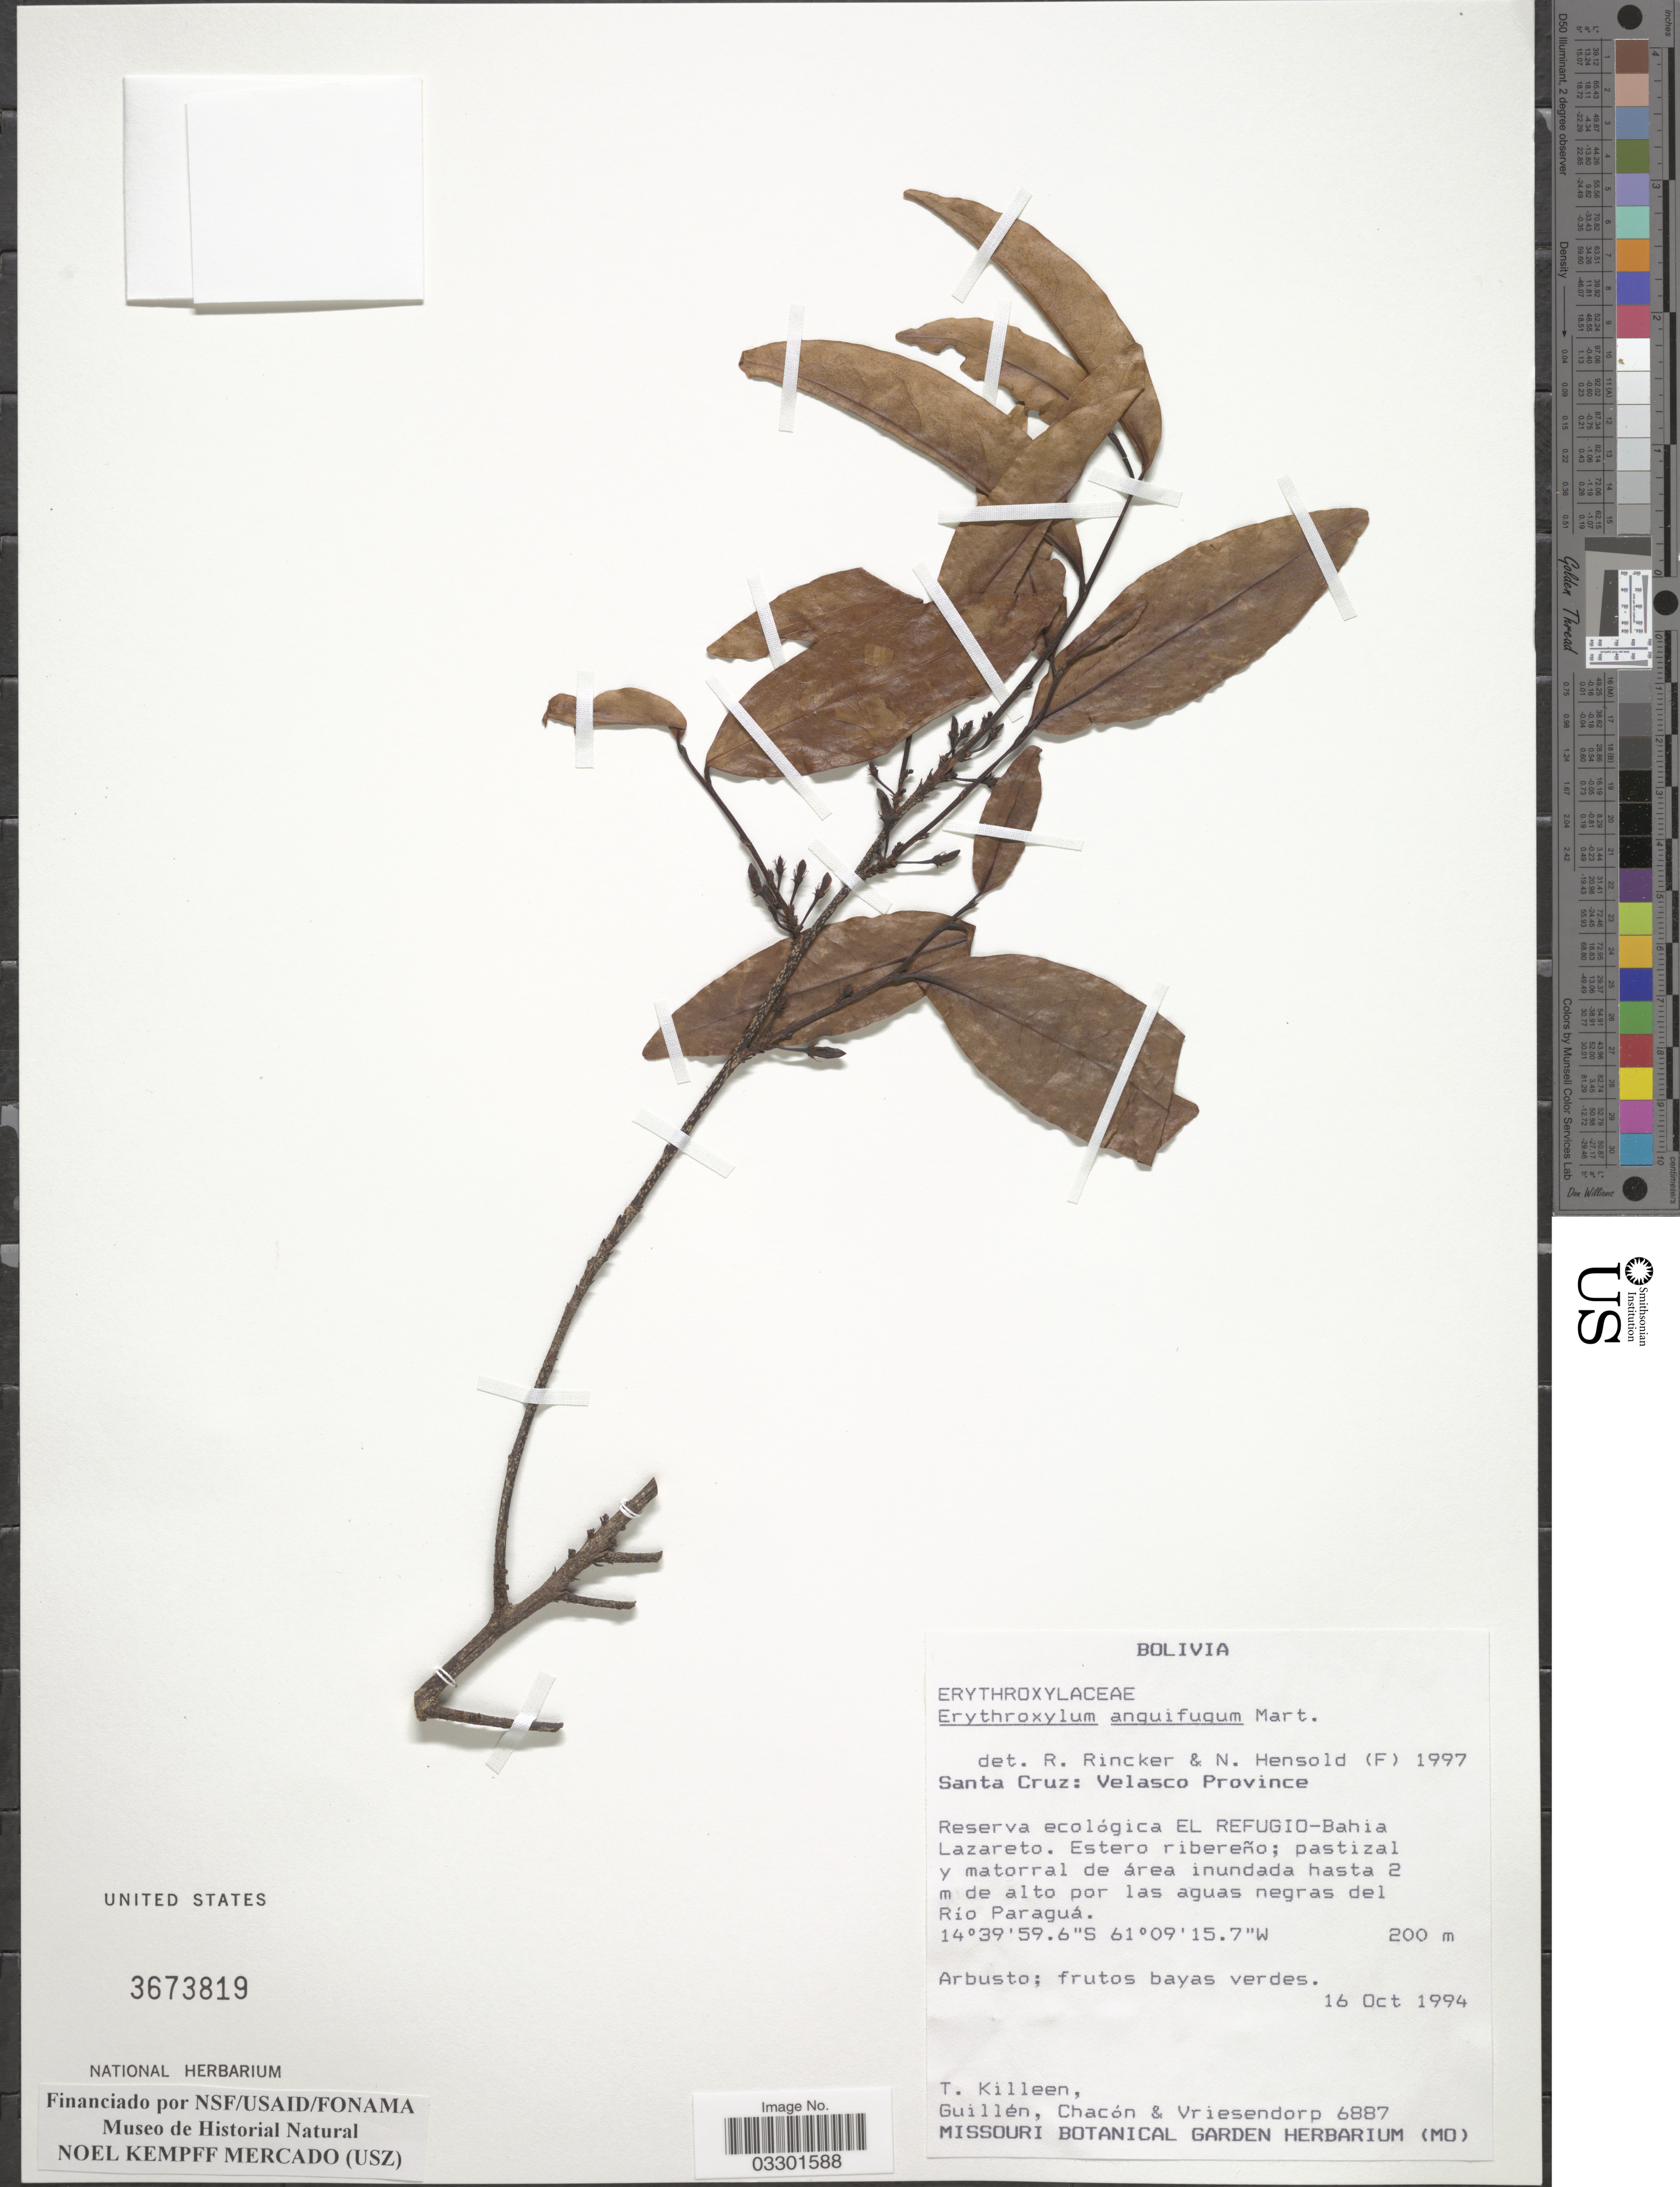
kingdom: Plantae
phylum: Tracheophyta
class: Magnoliopsida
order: Malpighiales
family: Erythroxylaceae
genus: Erythroxylum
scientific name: Erythroxylum anguifugum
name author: Mart.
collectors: T. J. Killeen, -- Guillen, -. Chacon & Vriesendorp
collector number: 6887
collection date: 1994-10-16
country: Bolivia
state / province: Santa Cruz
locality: Velasco Province. Reserva ecológical el Refugio-Bahia Lazareto. Estero ribereño; pastizal y matorral de área inundada hasta 2 m de alto por las aguas negras del Río Paraguá.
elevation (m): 200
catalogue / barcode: US 3673819